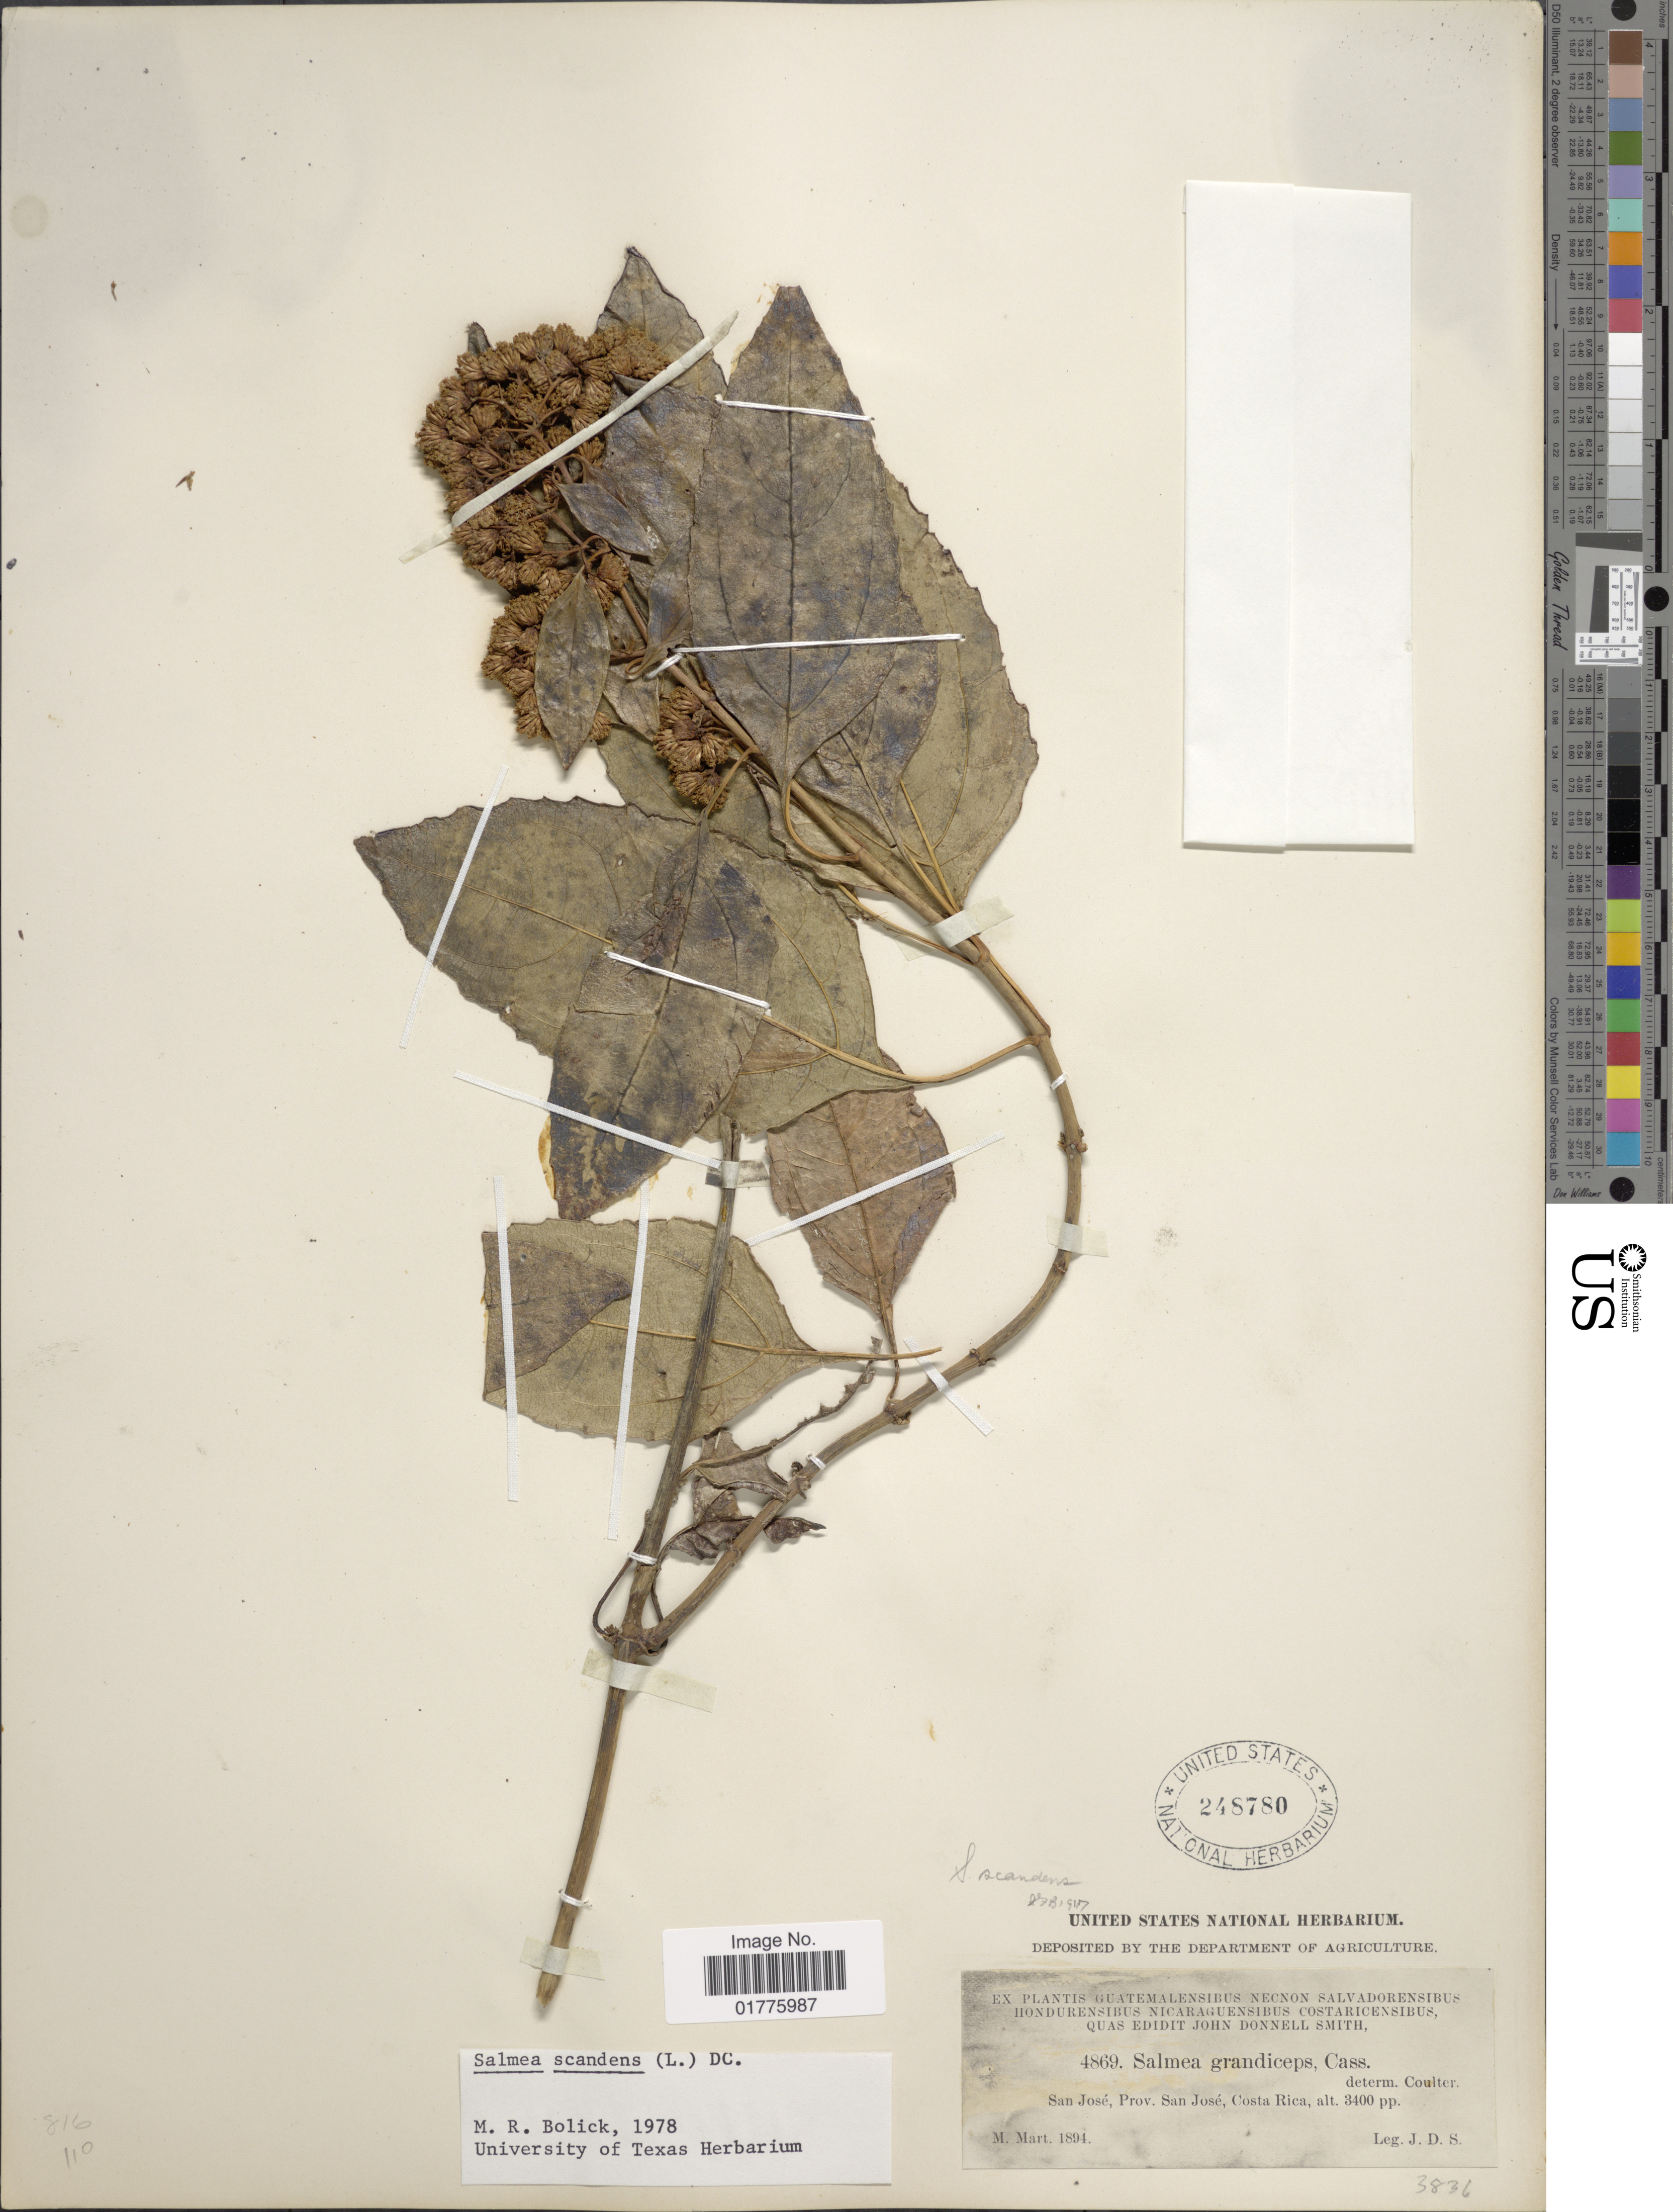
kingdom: Plantae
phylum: Tracheophyta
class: Magnoliopsida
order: Asterales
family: Asteraceae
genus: Salmea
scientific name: Salmea scandens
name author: (L.) DC.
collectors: J. Donnell Smith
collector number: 4869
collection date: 1894-03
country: Costa Rica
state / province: San José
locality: San Jose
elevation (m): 1036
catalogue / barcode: US 248780